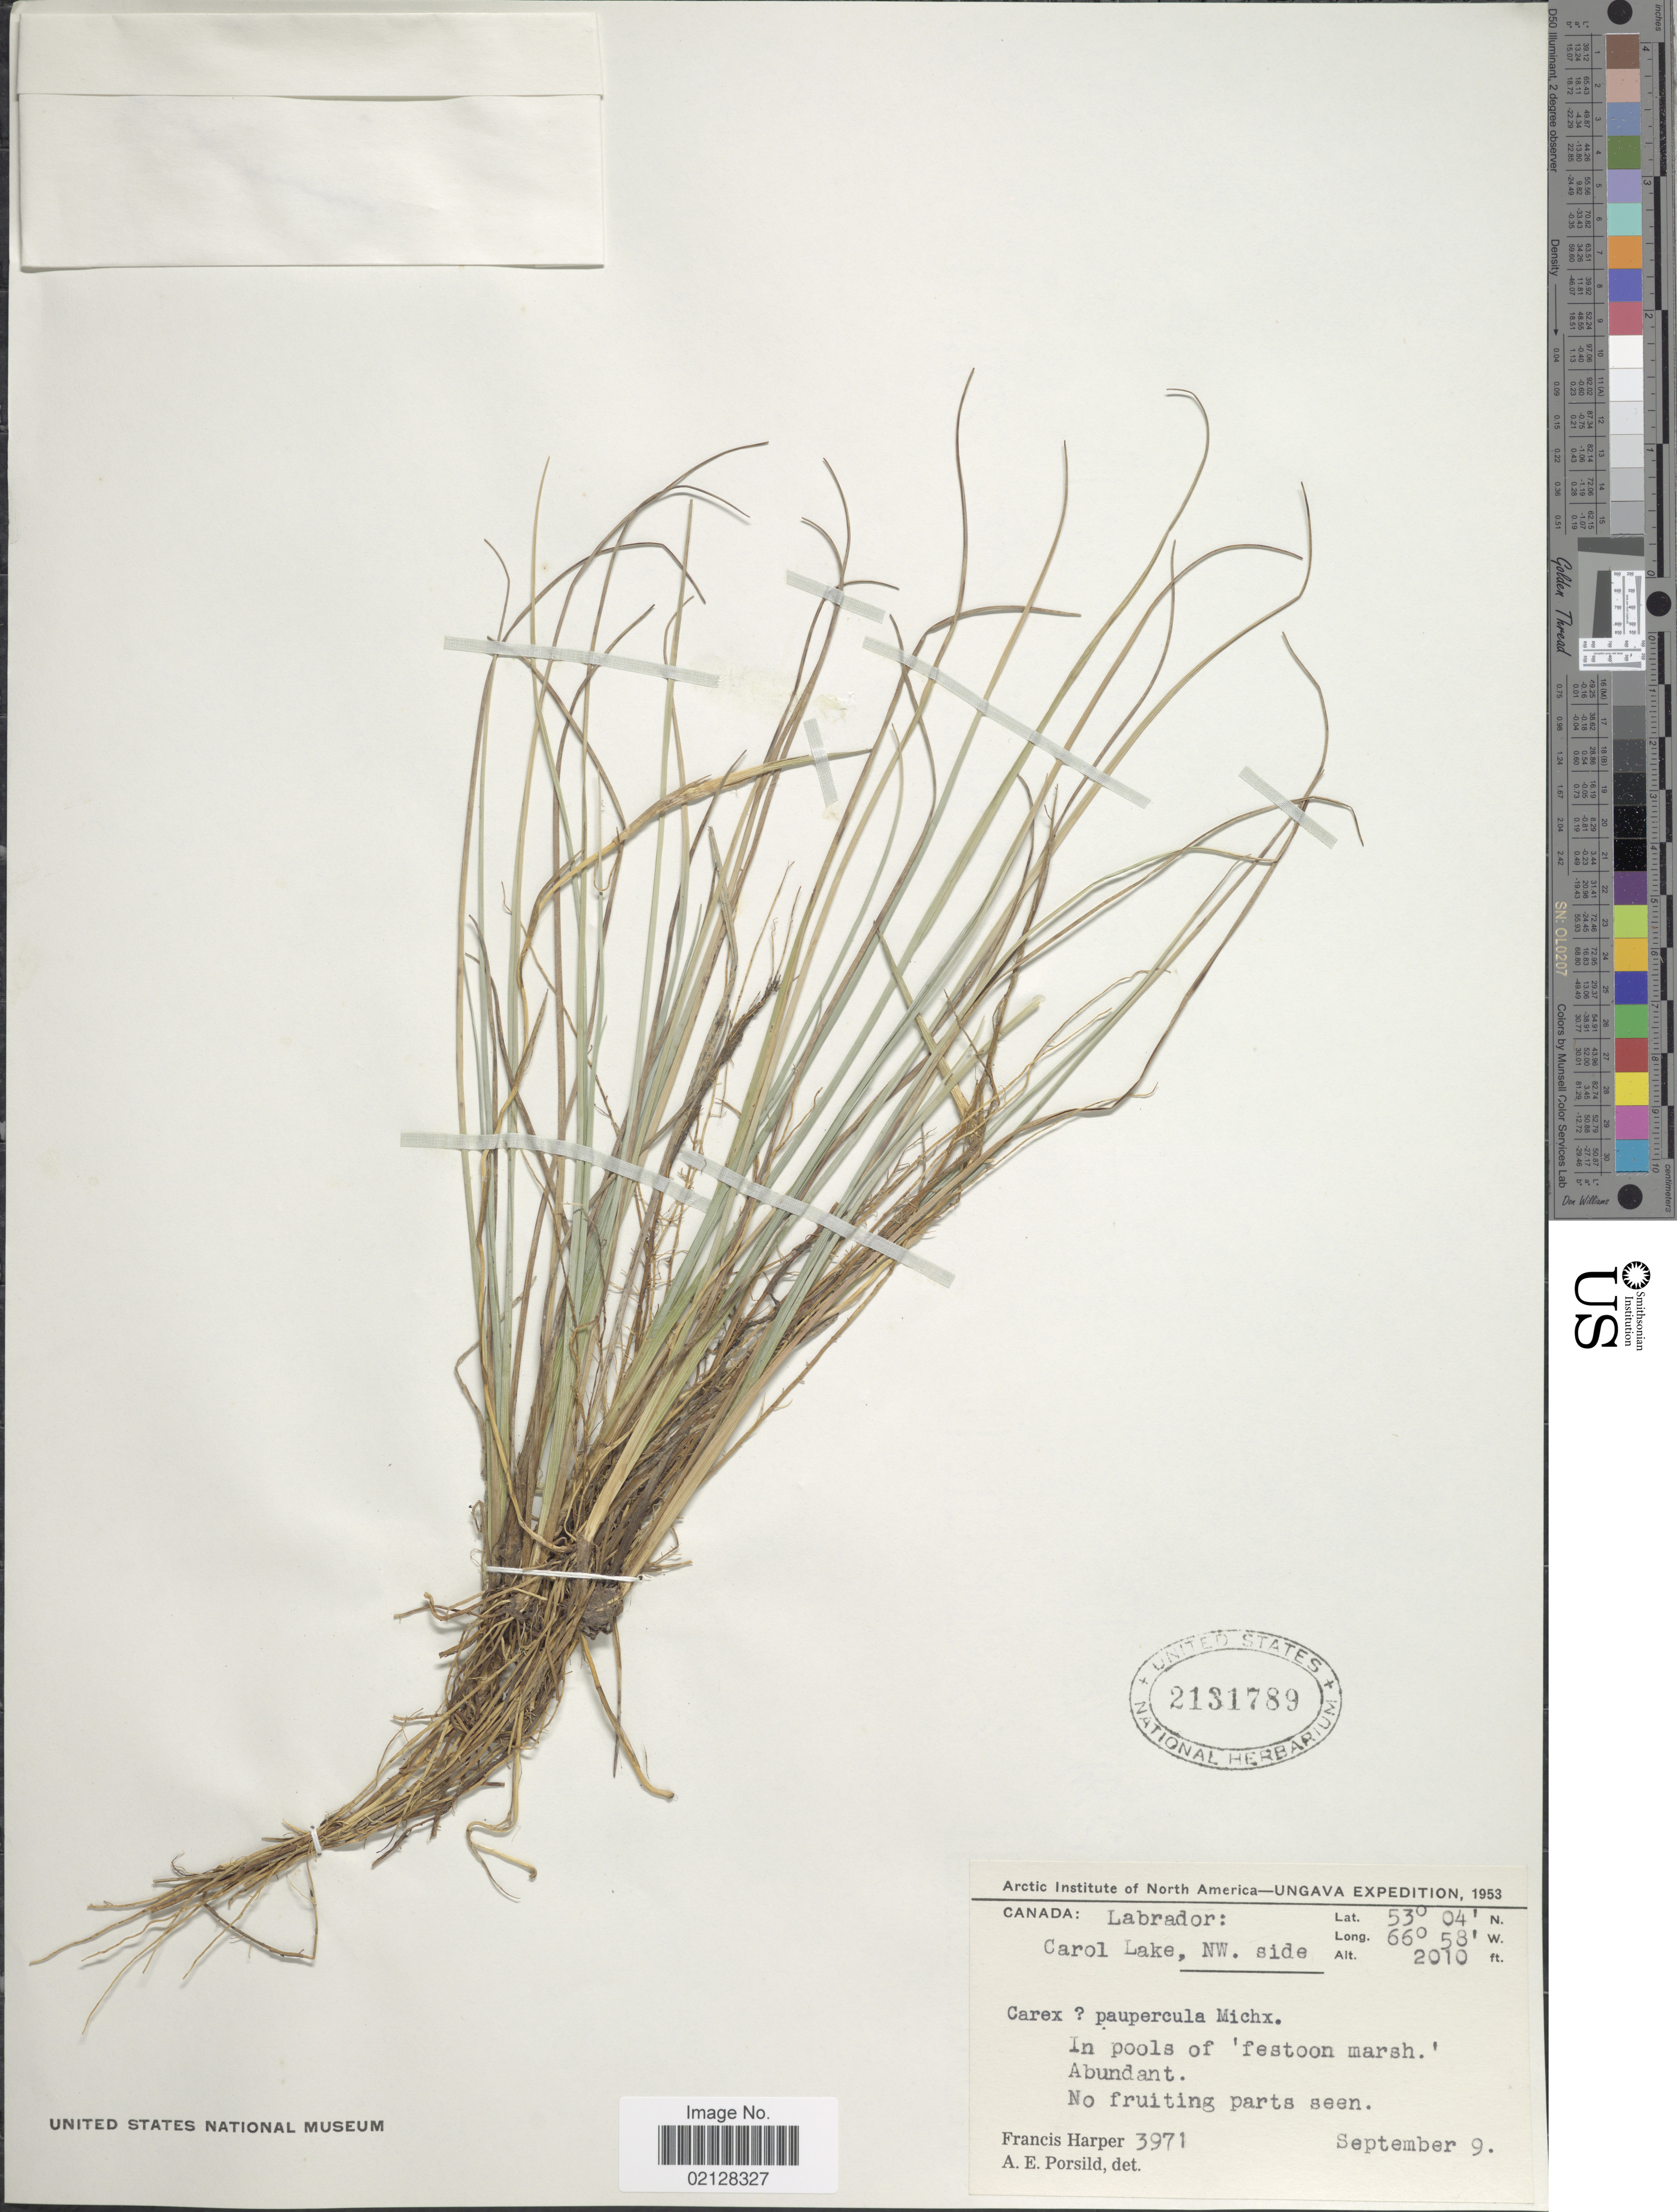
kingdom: Plantae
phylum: Tracheophyta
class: Liliopsida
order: Poales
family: Cyperaceae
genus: Carex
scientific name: Carex magellanica subsp. irrigua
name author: (Wahlenb.) Hiitonen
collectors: F. Harper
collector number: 3971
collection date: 1953-09-09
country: Canada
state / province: Newfoundland and Labrador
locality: Labrador, Carol Lake, NW. side. Ungava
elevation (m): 613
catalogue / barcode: US 2131789